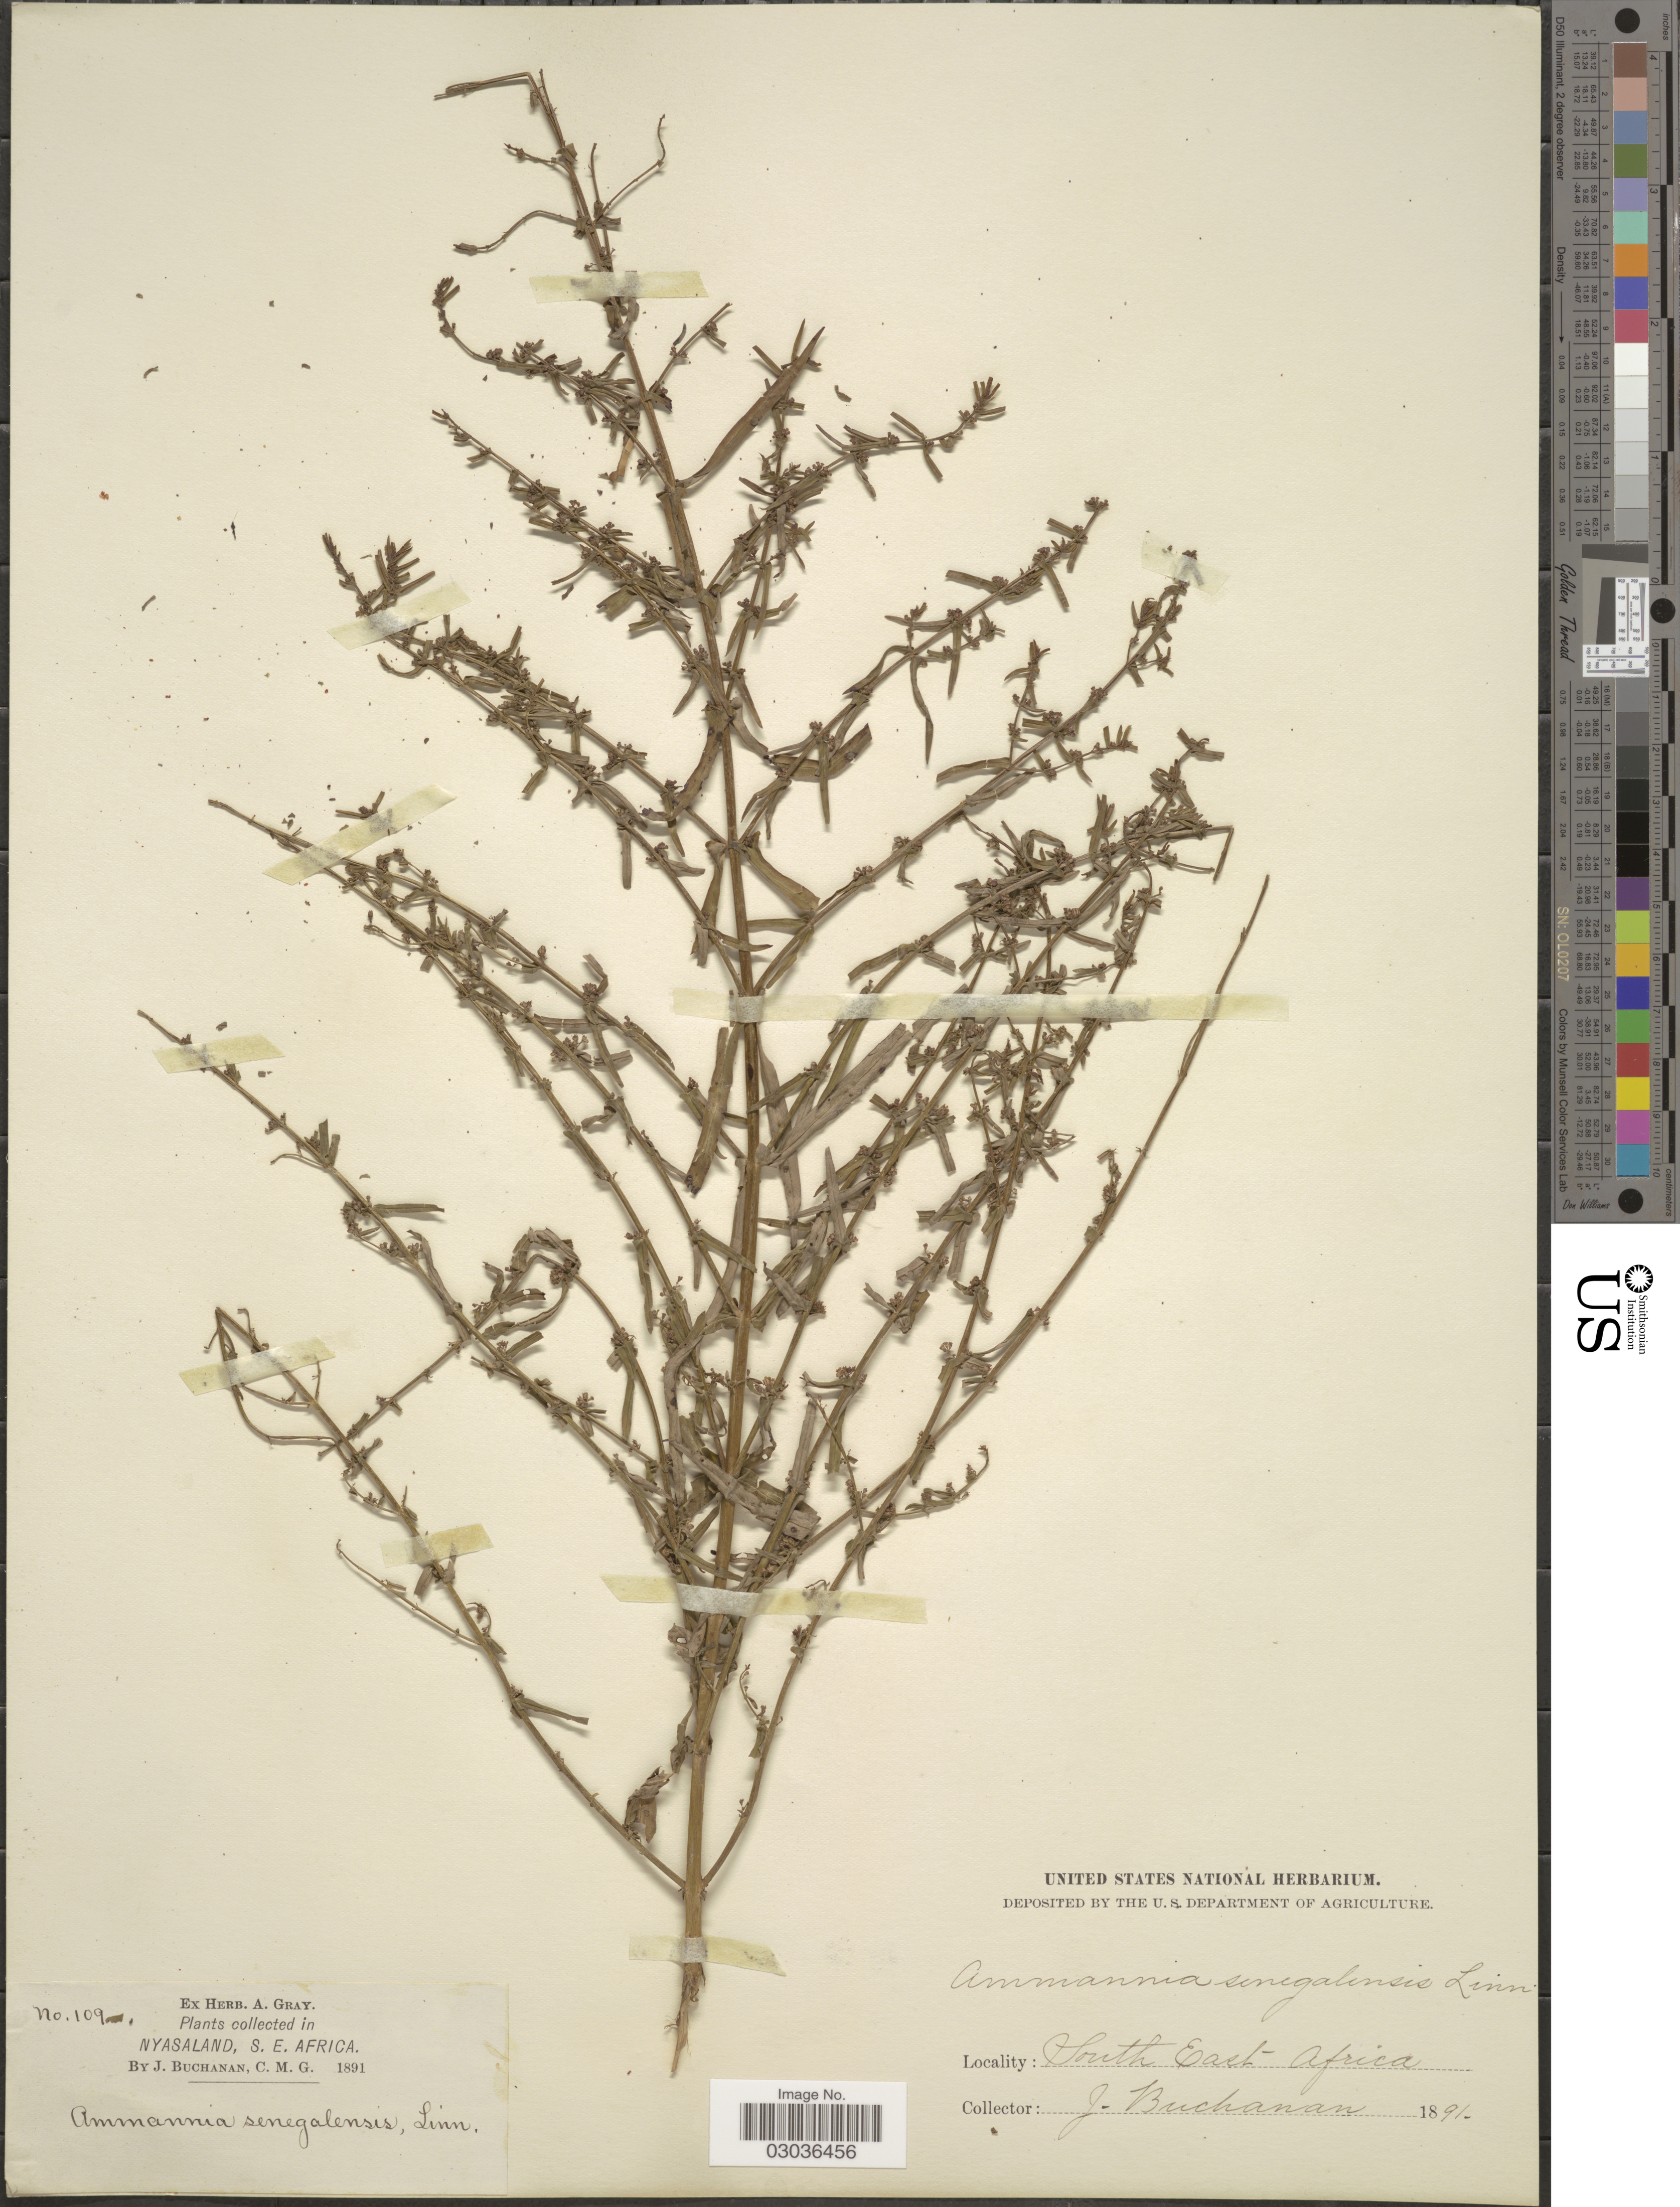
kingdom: Plantae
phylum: Tracheophyta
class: Magnoliopsida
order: Myrtales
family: Lythraceae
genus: Ammannia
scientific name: Ammannia senegalensis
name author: Lam.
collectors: J. Buchanan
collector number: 109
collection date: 1891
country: Malawi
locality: Nyasaland, South East Africa.